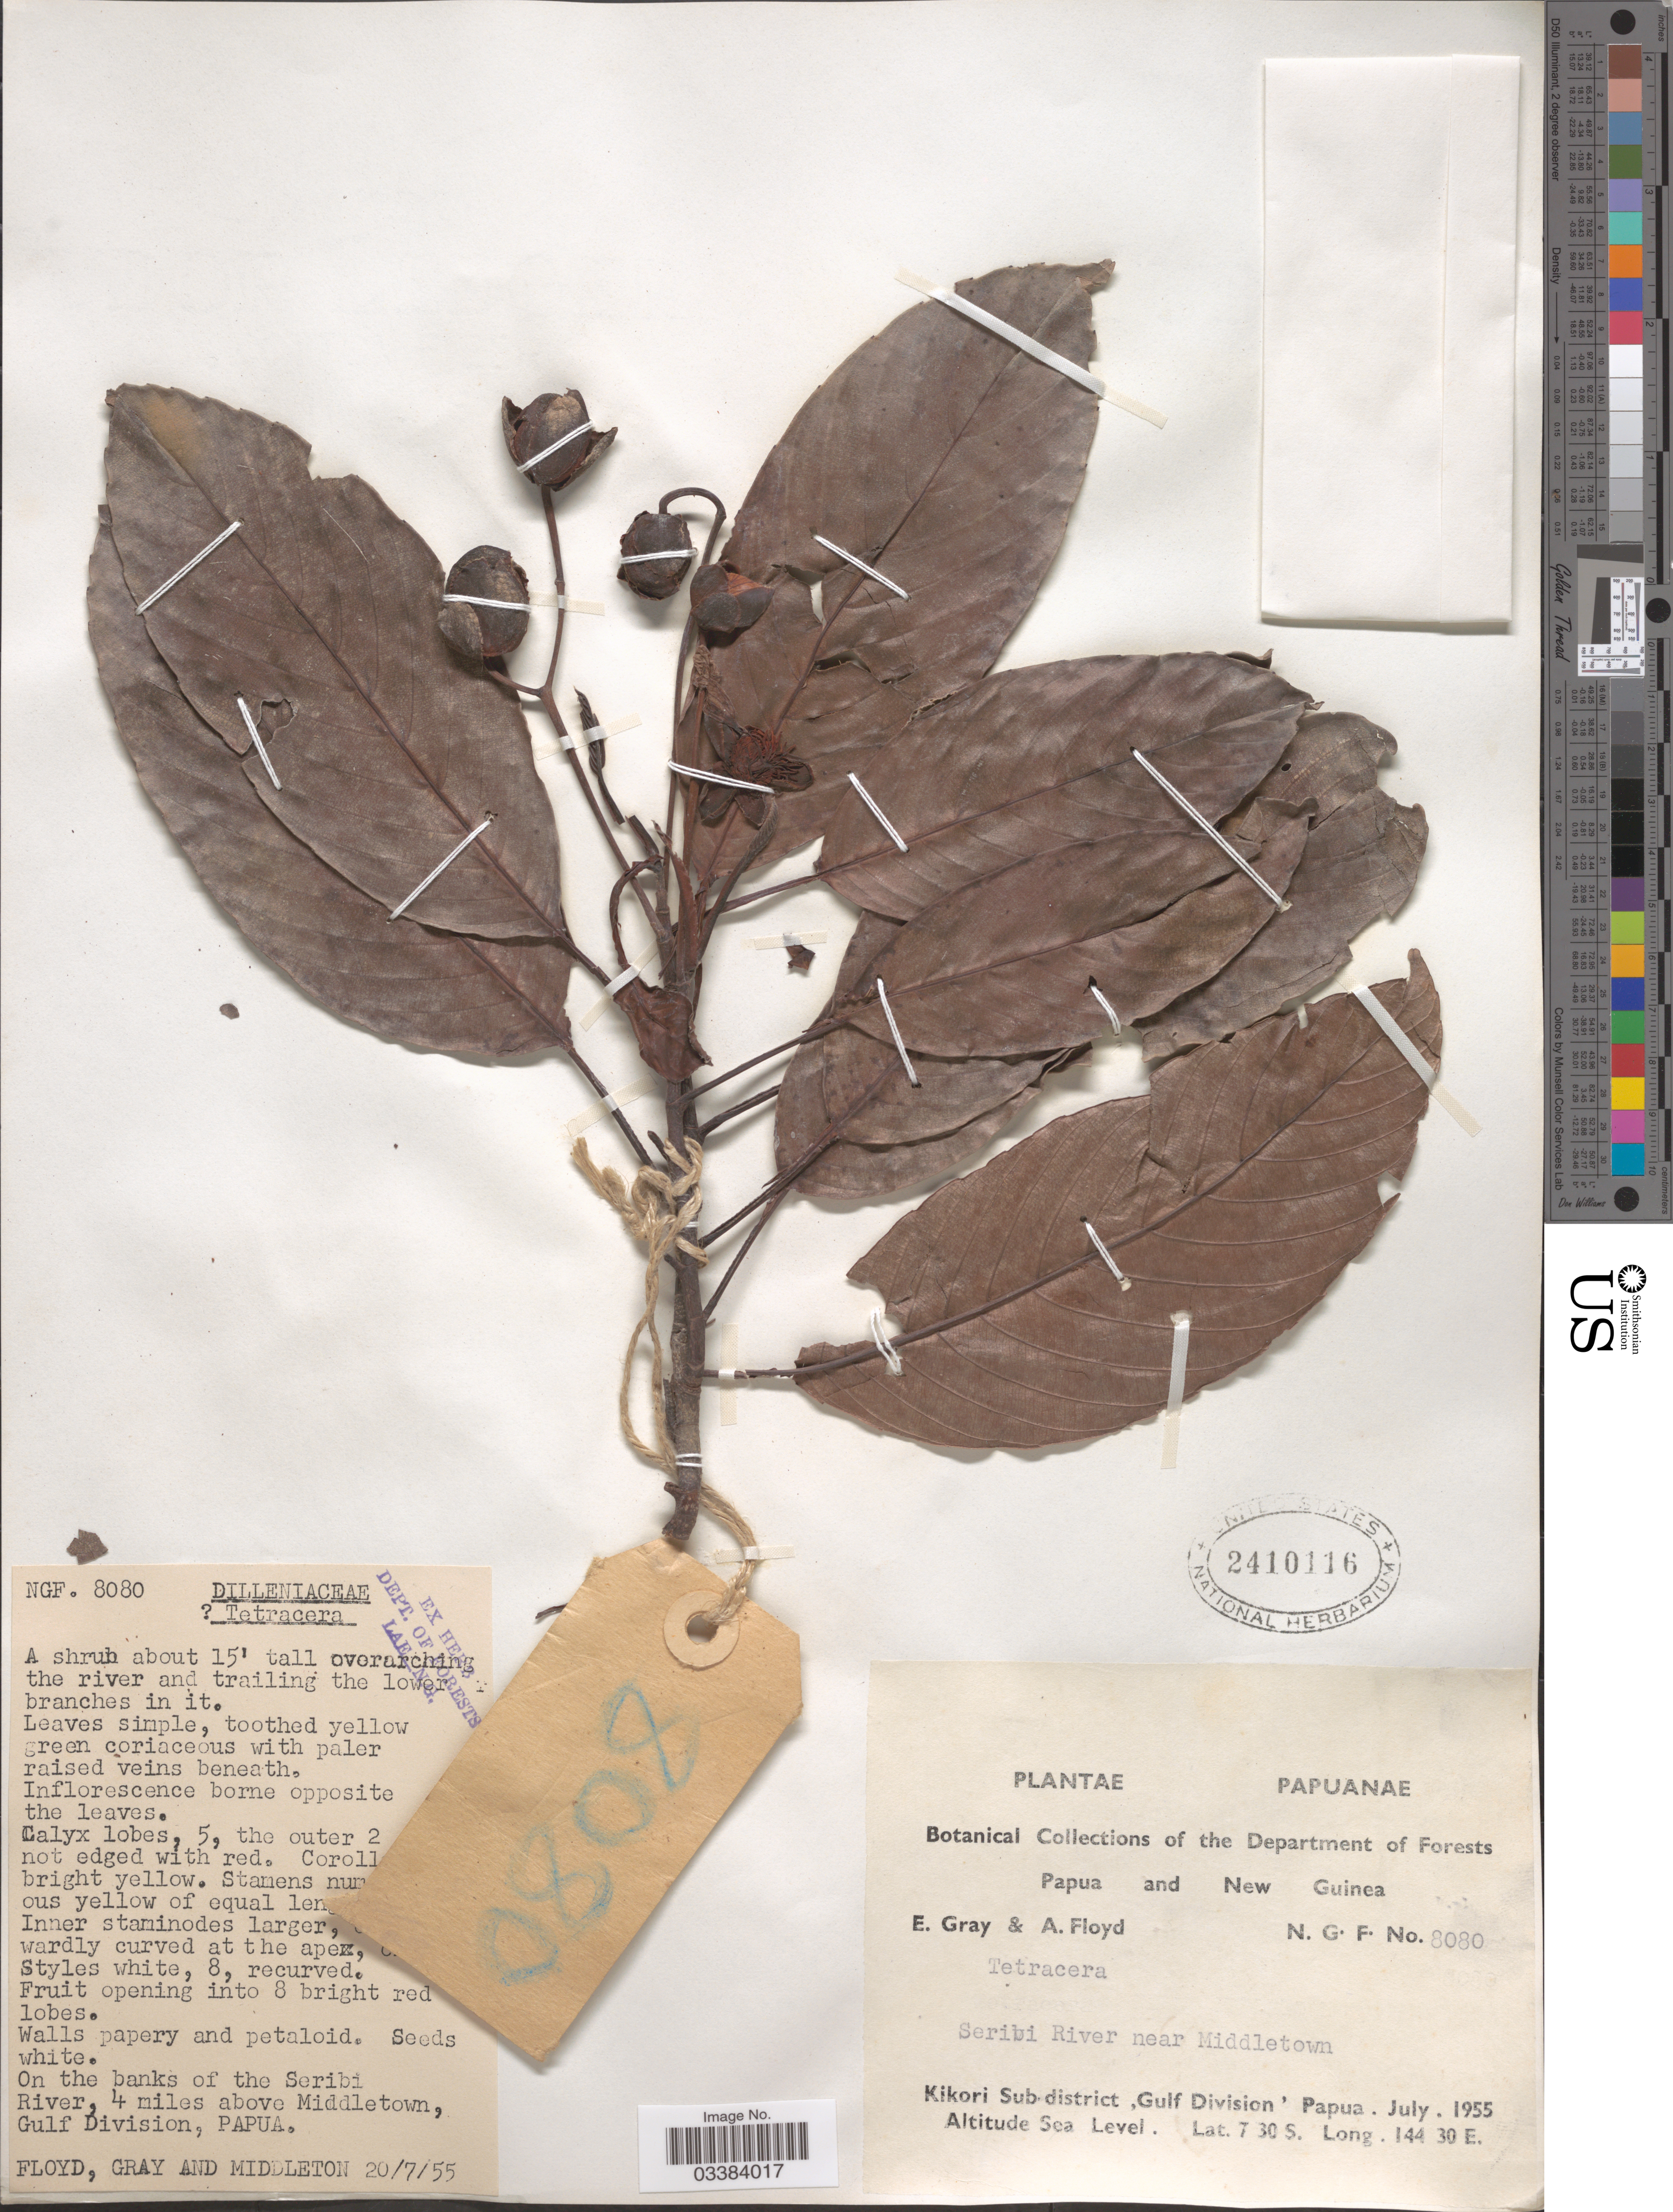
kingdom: Plantae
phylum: Tracheophyta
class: Magnoliopsida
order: Dilleniales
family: Dilleniaceae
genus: Tetracera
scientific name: Tetracera sp.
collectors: E. C. G. Gray & A. Floyd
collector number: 8080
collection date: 1955-07-20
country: Papua New Guinea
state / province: Gulf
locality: On the banks of the Seribi River, 4 miles above Middletown, Gulf Division, Papua. Seribi River near Middletown. Kikori Sub-district. Papua and New Guinea.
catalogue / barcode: US 2410116